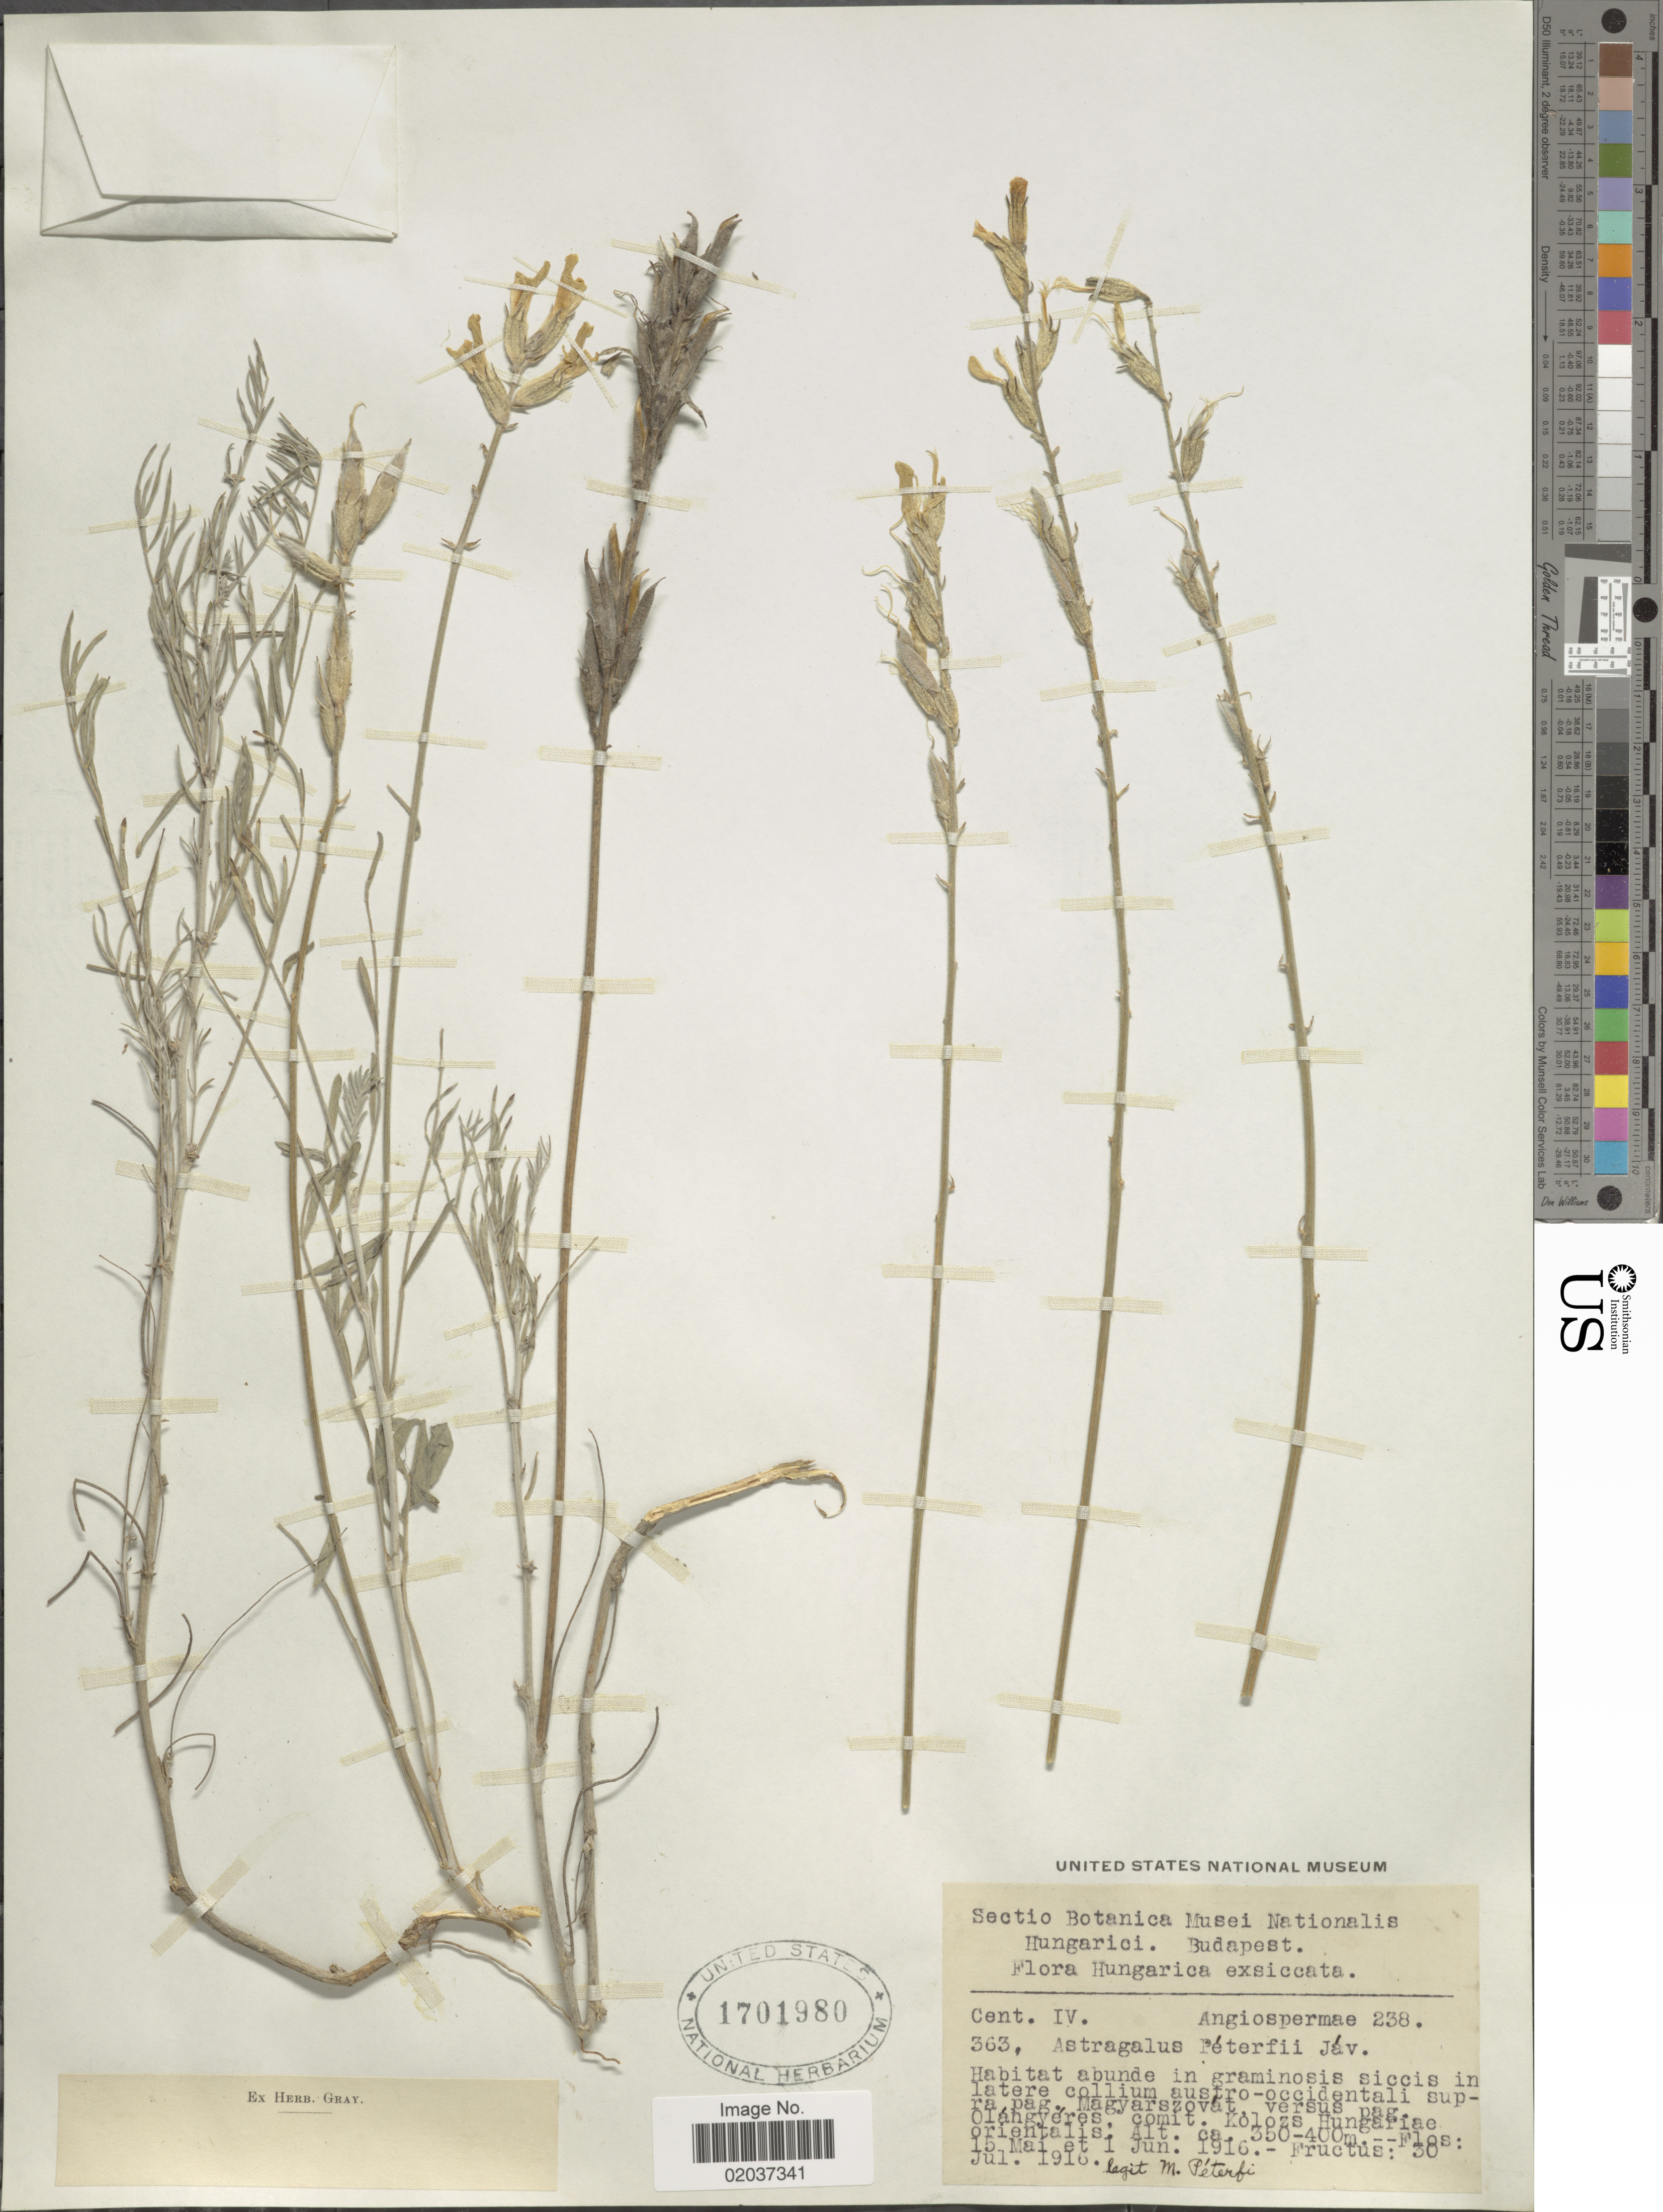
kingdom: Plantae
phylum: Tracheophyta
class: Magnoliopsida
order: Fabales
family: Fabaceae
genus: Astragalus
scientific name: Astragalus peterfii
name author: Jáv.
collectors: M. Péterfi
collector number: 363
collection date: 1916-05-15/1916-06-01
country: Hungary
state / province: Budapest, Capital District of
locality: Kolozs Hungariae orientalis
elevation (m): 350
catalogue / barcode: US 1701980